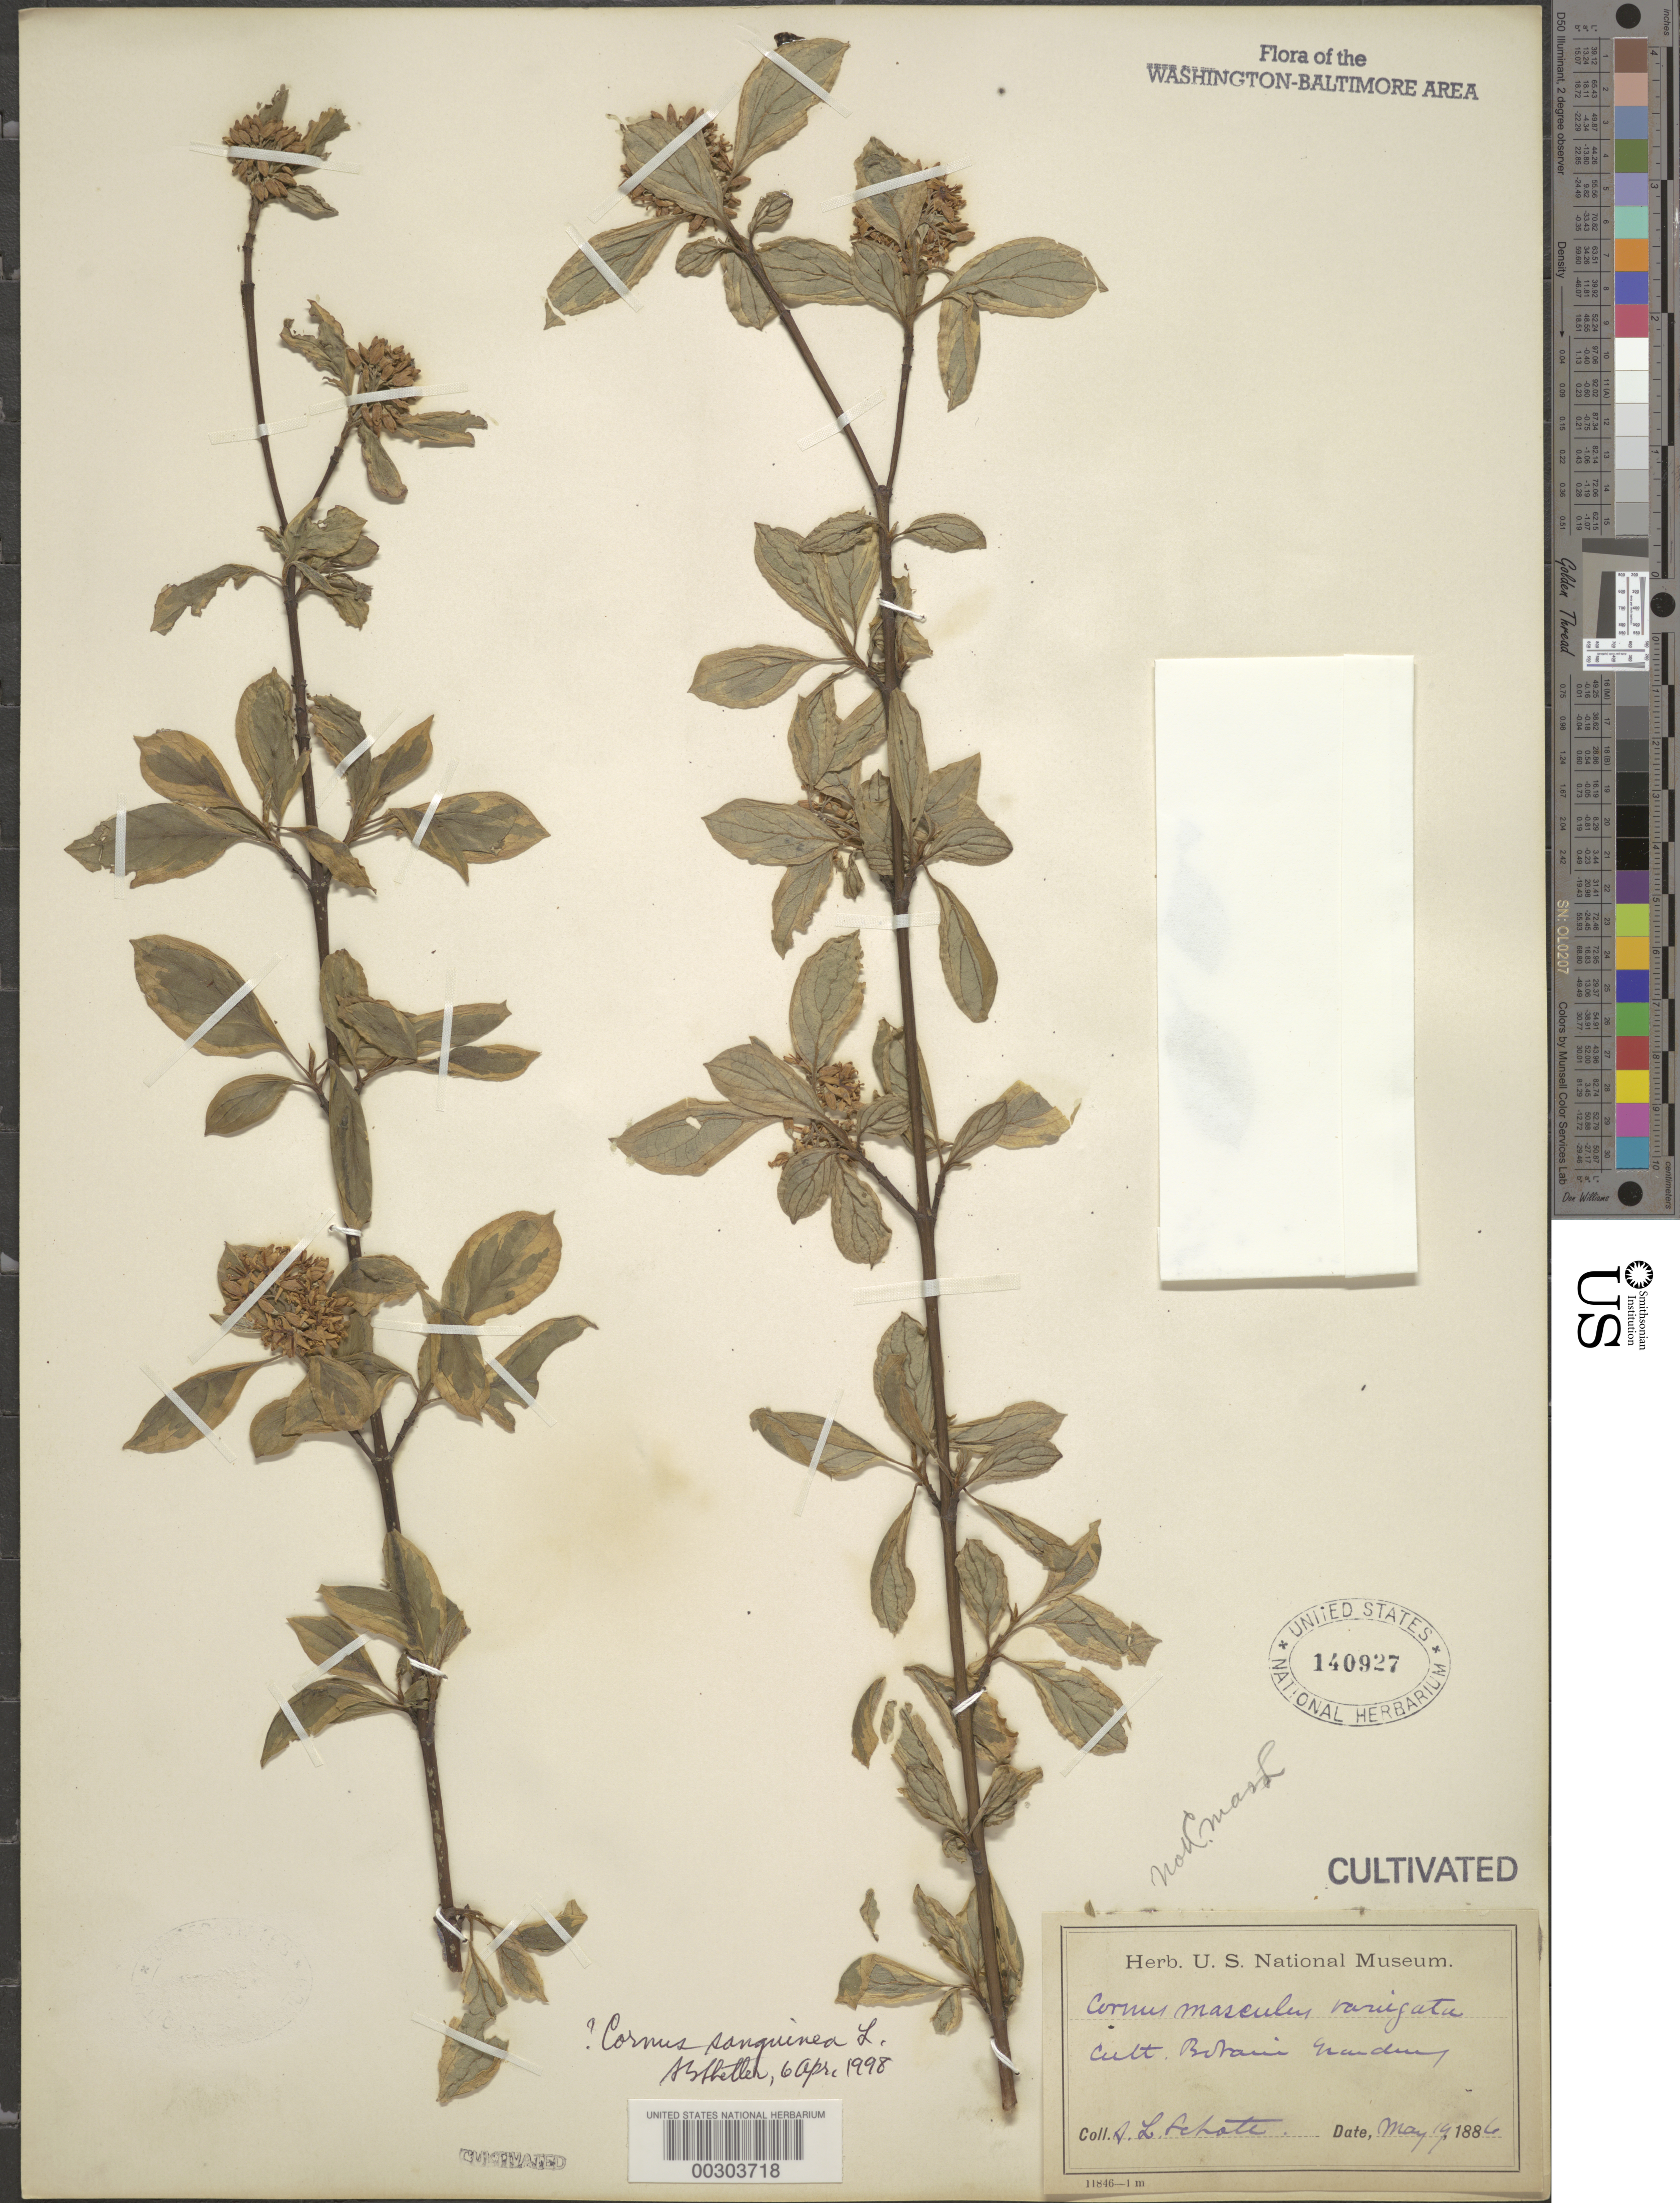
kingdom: Plantae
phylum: Tracheophyta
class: Magnoliopsida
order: Cornales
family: Cornaceae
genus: Cornus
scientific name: Cornus sanguinea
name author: L.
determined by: Shetler, Stanwyn G., (US), NMNH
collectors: A. L. Schott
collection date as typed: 19 May 1886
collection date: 1886-05-19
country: United States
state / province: District of Columbia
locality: Botanical gardens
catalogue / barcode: US 140927